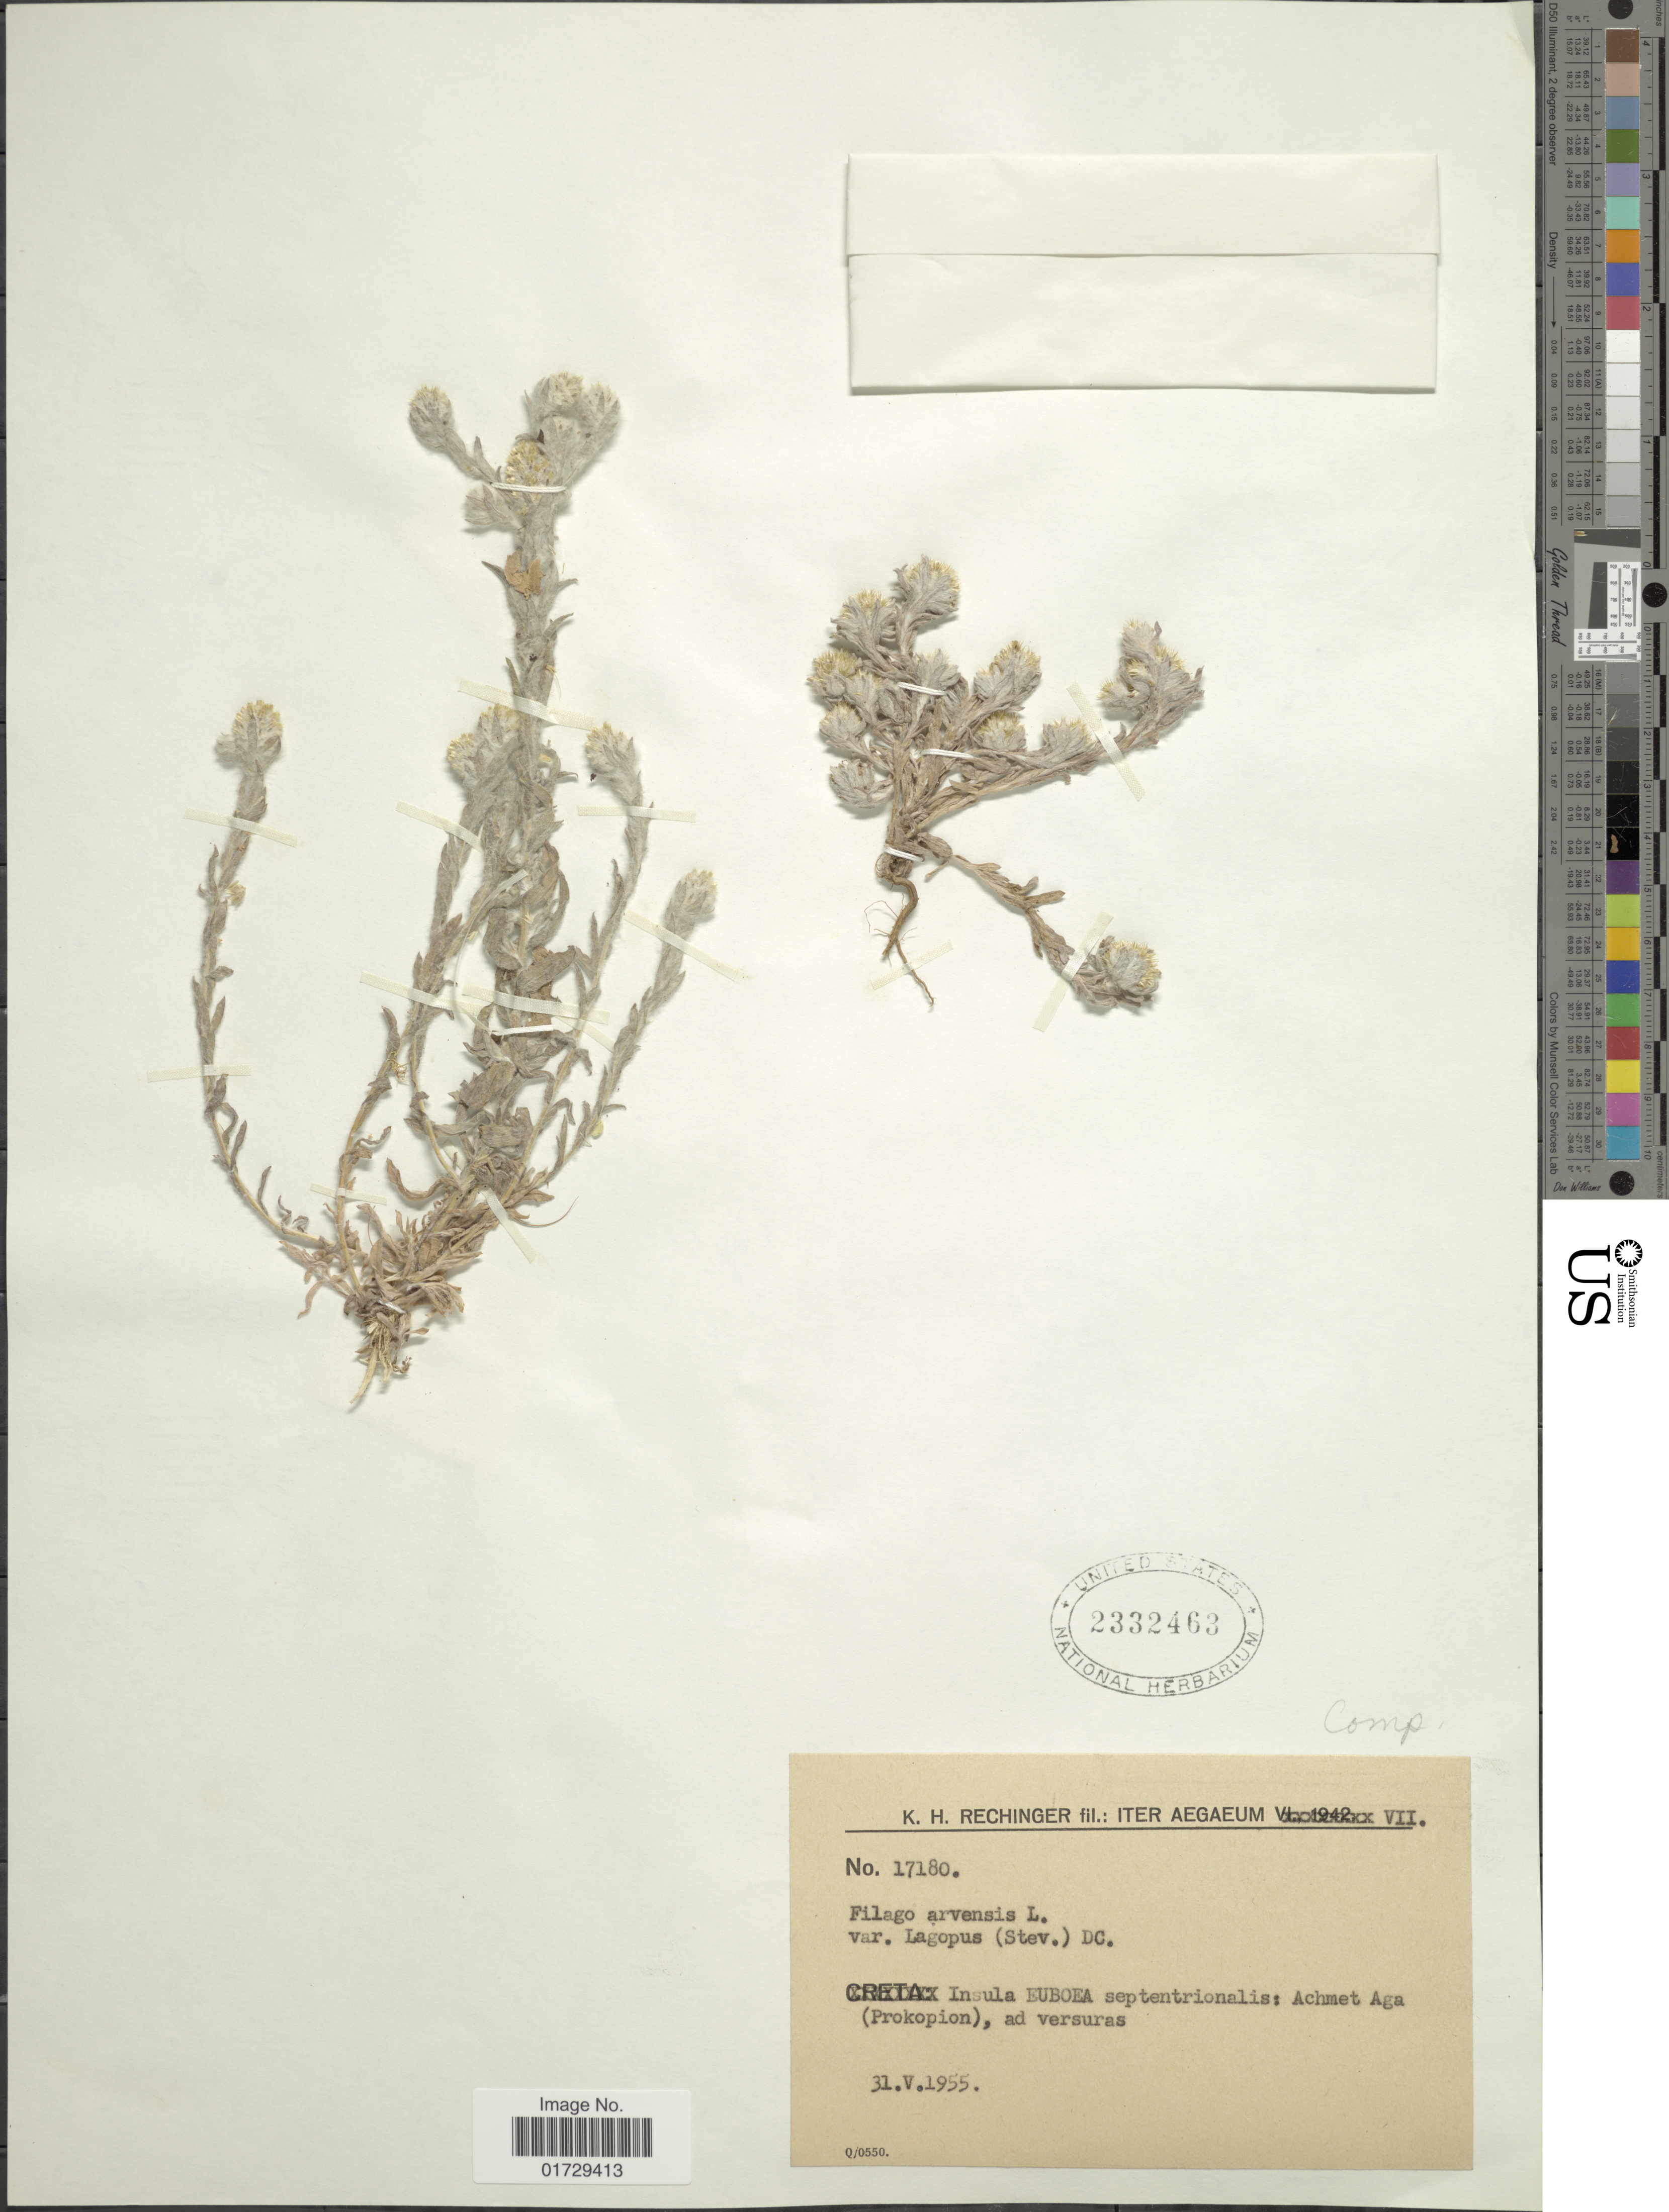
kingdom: Plantae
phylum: Tracheophyta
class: Magnoliopsida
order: Asterales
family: Asteraceae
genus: Filago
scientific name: Filago arvensis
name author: L.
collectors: K. H. Rechinger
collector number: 17180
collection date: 1955-05-31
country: Greece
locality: Creta Insula Euboea septentrionalis: Achmet Aga (Prokopion), ad versuras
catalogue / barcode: US 2332463